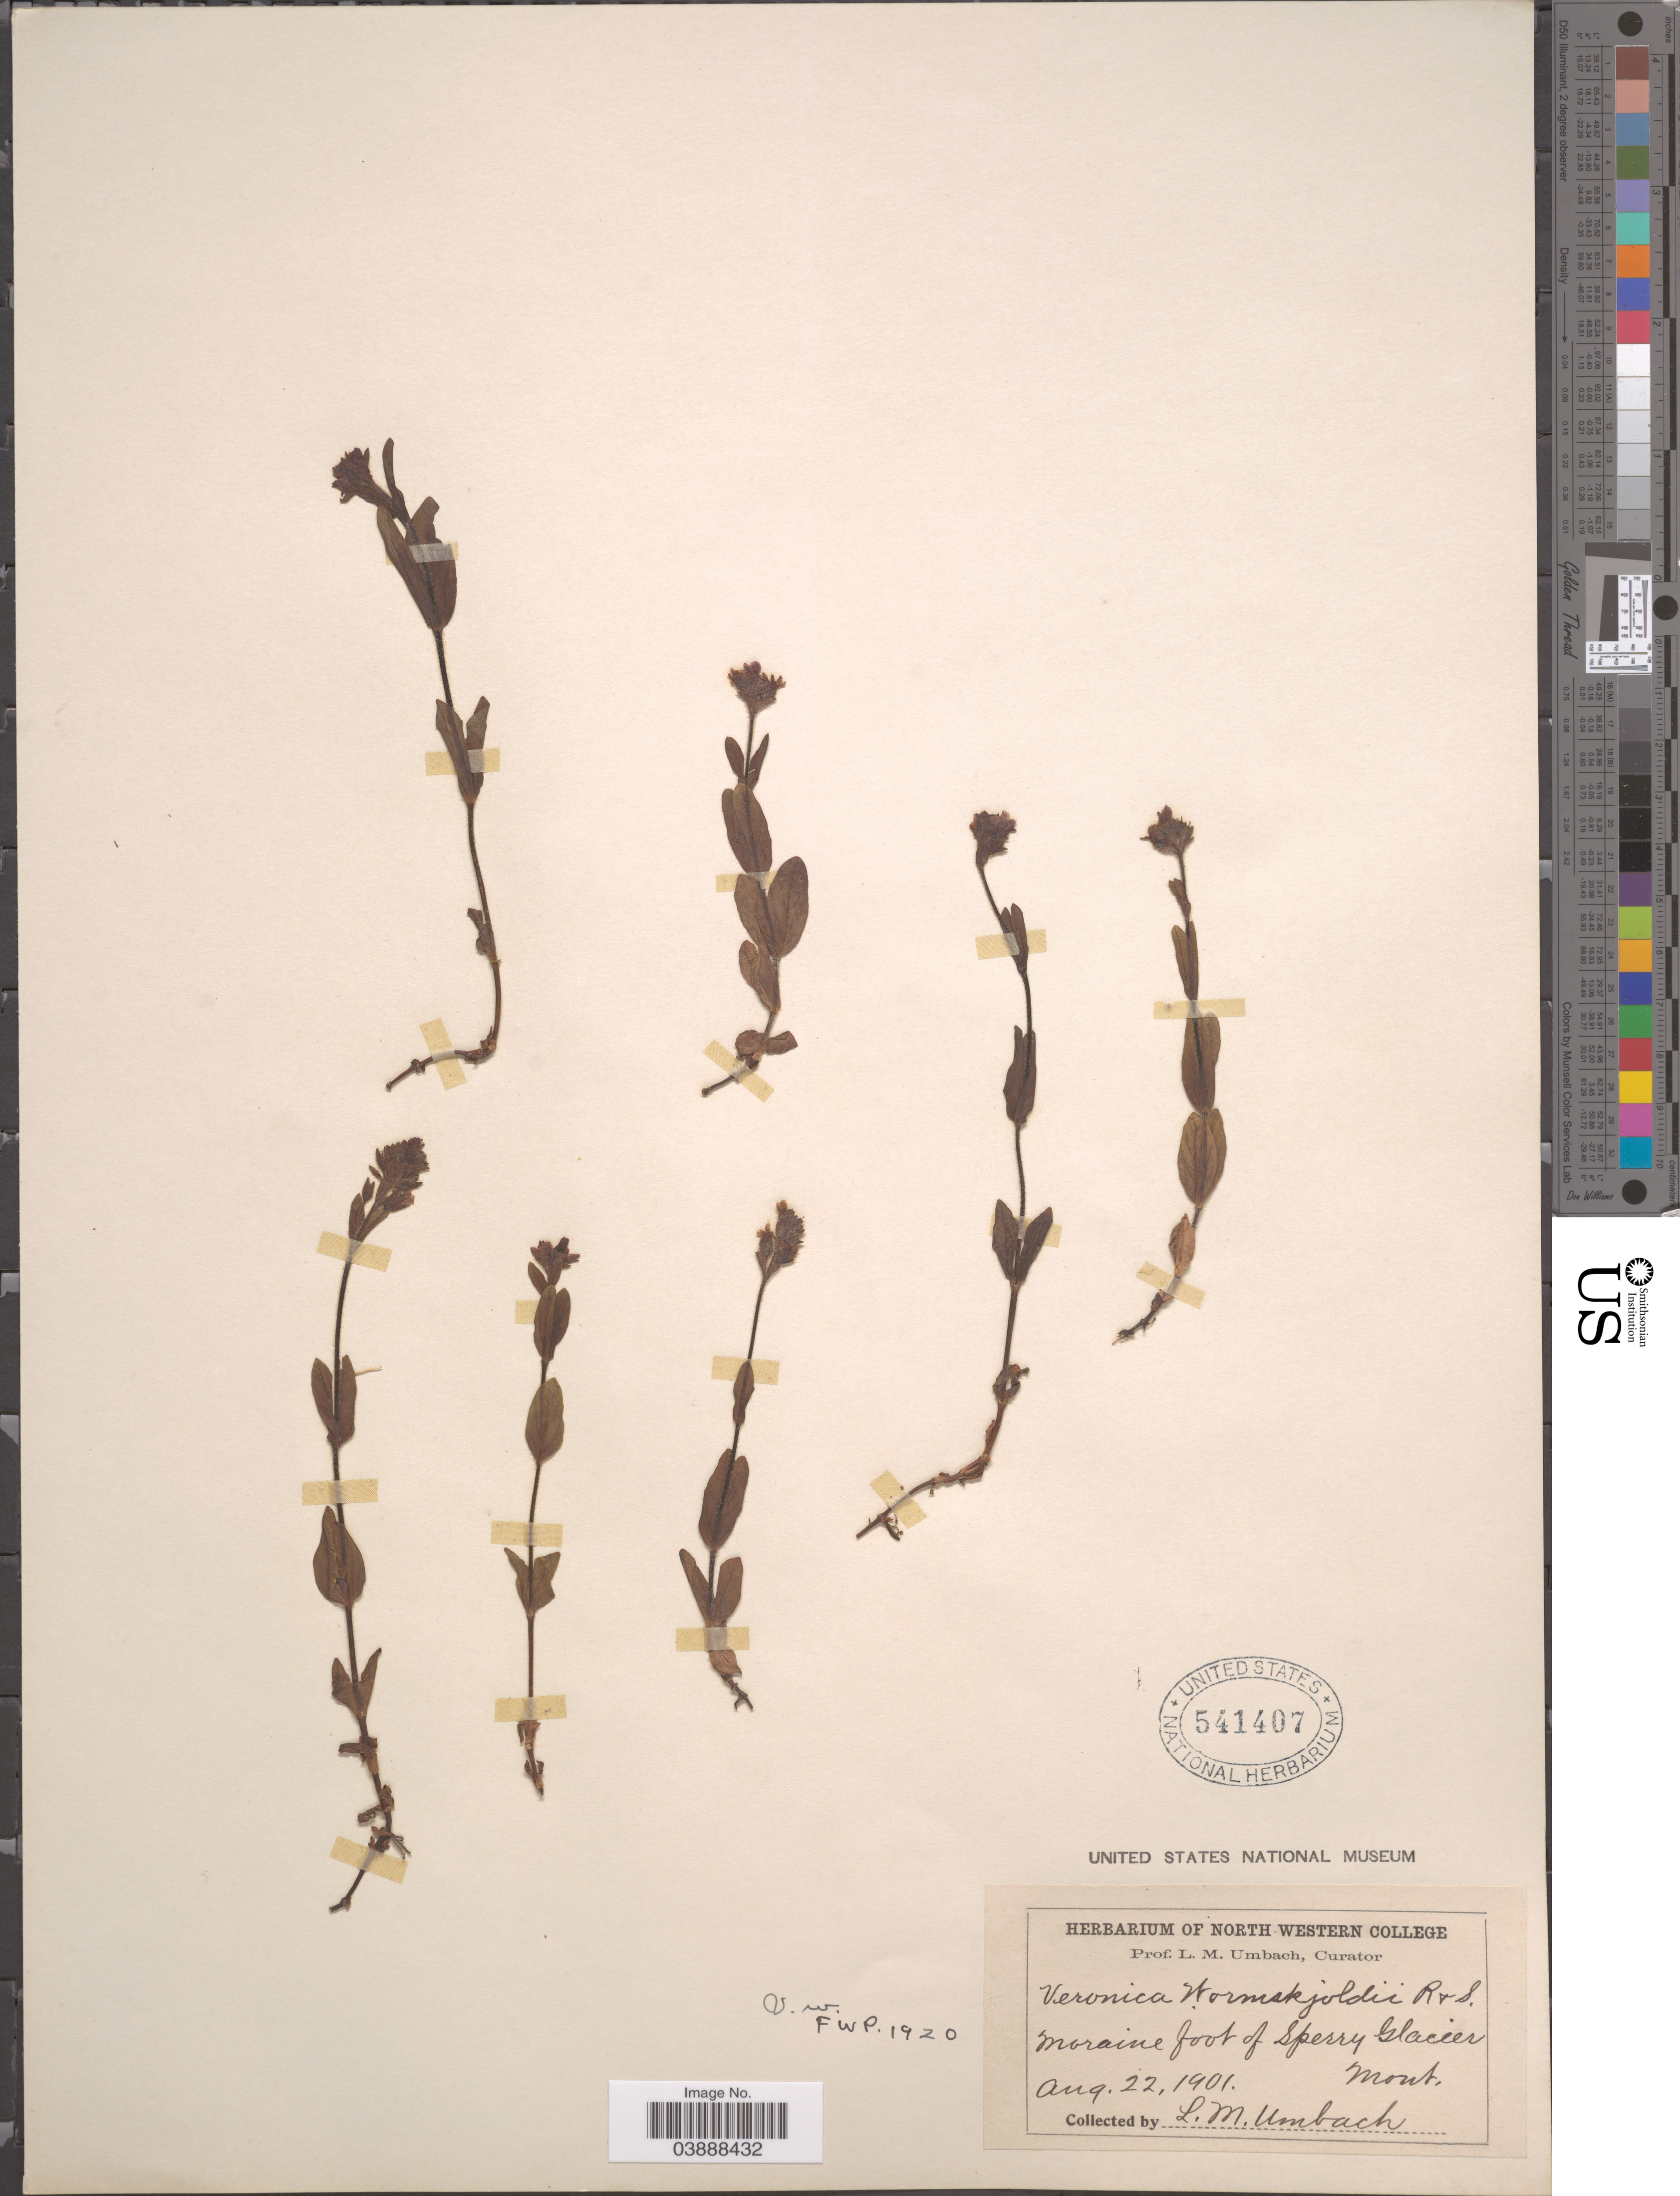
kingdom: Plantae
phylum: Tracheophyta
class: Magnoliopsida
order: Lamiales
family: Plantaginaceae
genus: Veronica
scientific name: Veronica wormskjoldii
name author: Roem. & Schult.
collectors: L. M. Umbach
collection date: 1901-08-22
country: United States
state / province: Montana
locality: Moraine foot of Sperry Glacier.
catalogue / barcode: US 541407